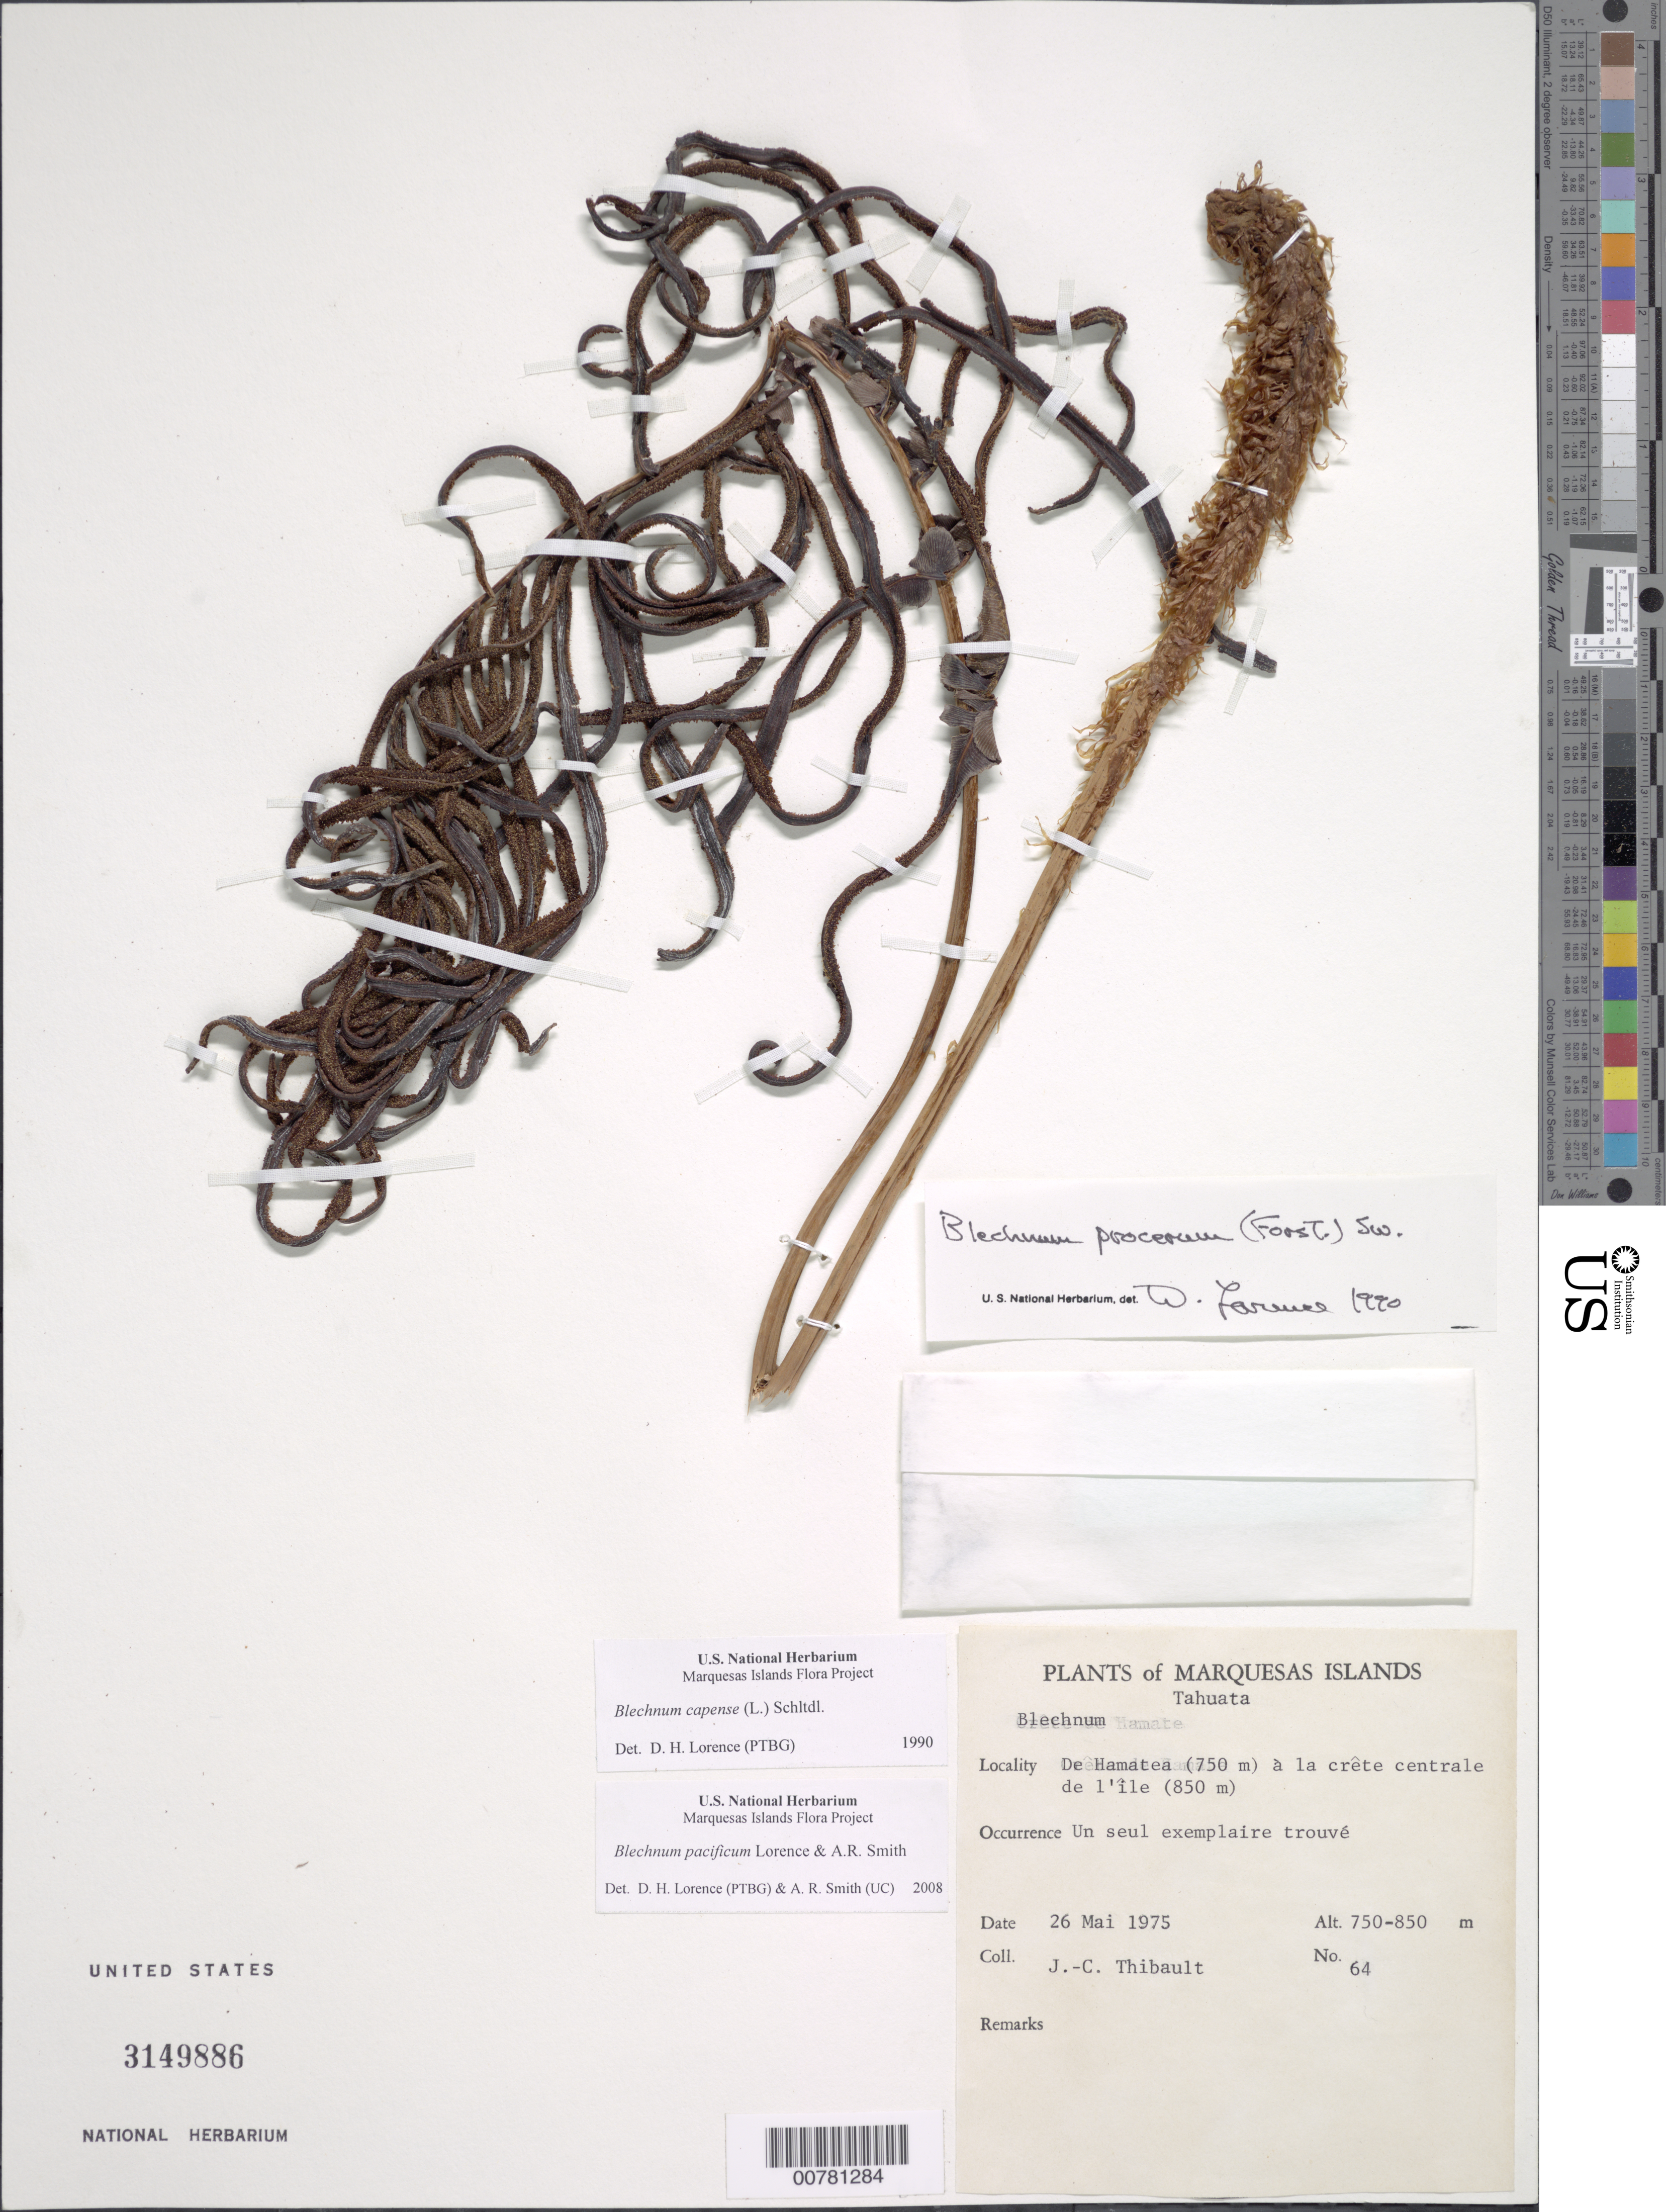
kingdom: Plantae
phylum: Tracheophyta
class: Polypodiopsida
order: Polypodiales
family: Blechnaceae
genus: Blechnum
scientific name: Blechnum pacificum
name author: Lorence & A.R. Sm.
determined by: Lorence, David H.; Smith, A. R.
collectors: J. Thibault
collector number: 64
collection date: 1975-05-26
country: French Polynesia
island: Tahuata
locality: de Hamatea à la crête centrale de l'île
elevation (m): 750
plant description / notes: Incorrectly recognized as B. capense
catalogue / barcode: US 3149886